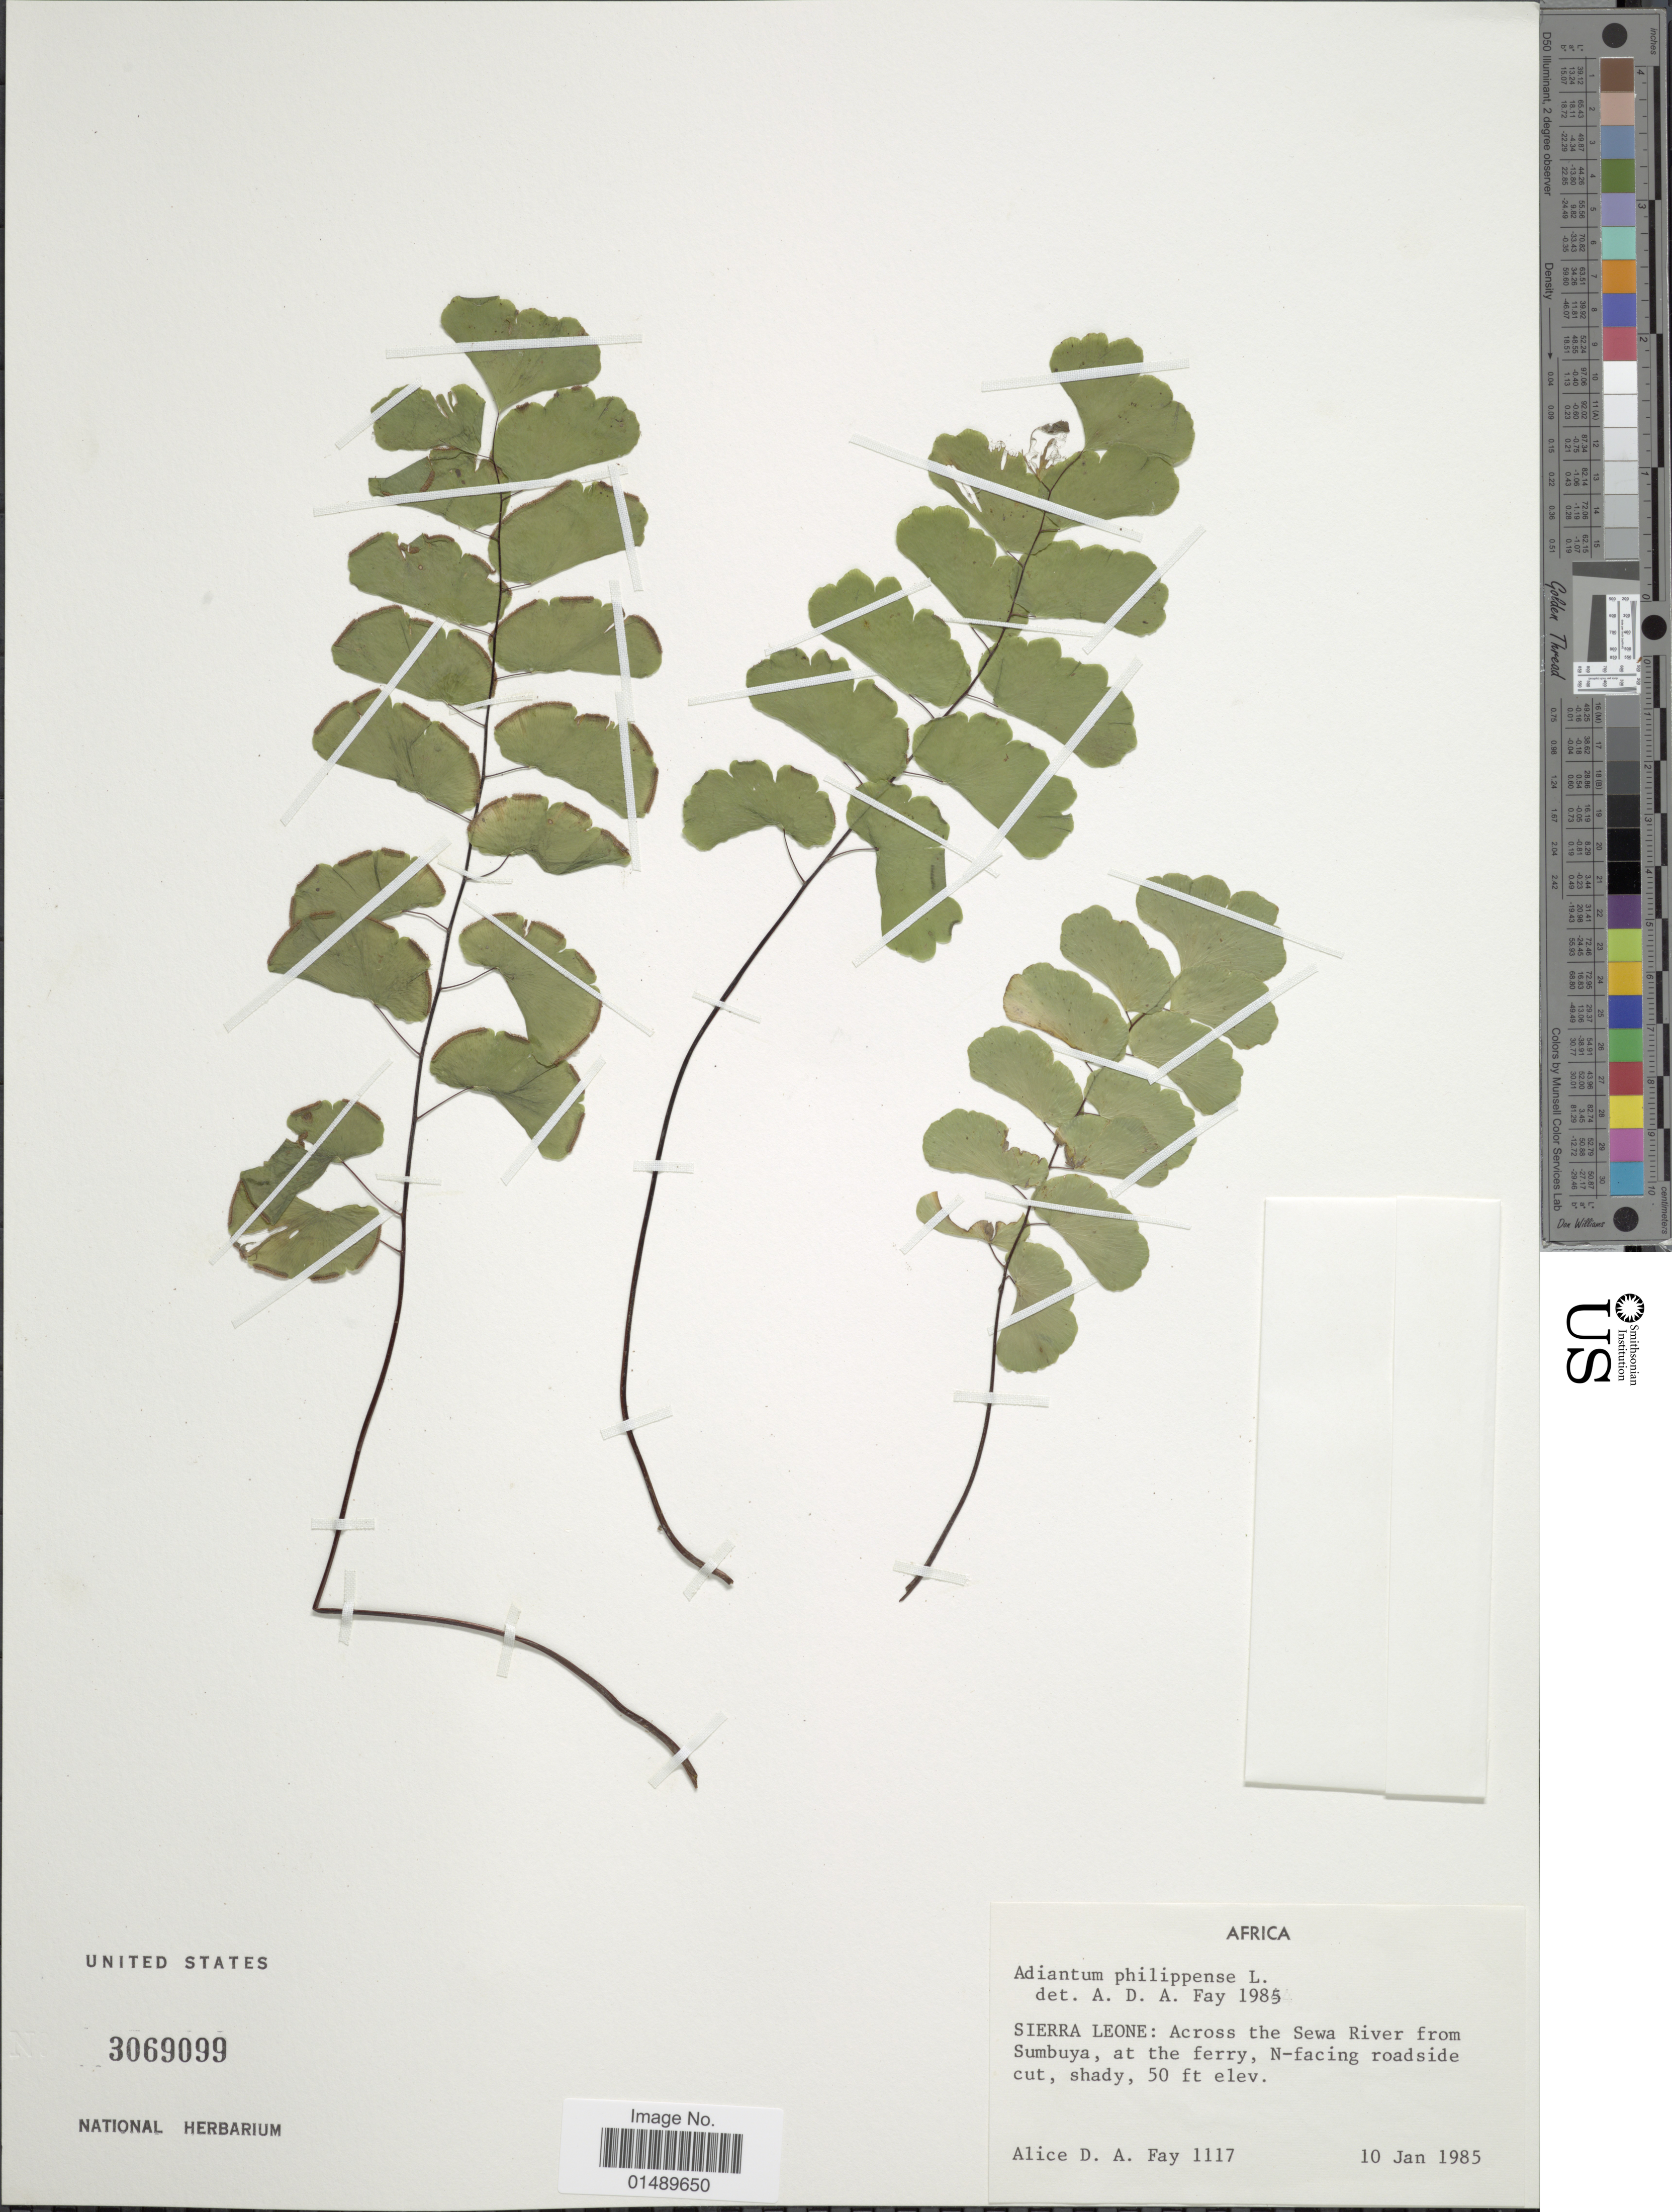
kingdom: Plantae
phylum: Tracheophyta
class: Polypodiopsida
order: Polypodiales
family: Pteridaceae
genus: Adiantum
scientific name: Adiantum philippense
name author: L.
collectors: A. Fay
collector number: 1117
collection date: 1985-01-10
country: Sierra Leone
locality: Africa, Sierra Leone: Across the Sewa River from Sumbuya, at the ferry, N-facing roadside cut.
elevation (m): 15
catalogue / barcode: US 3069099